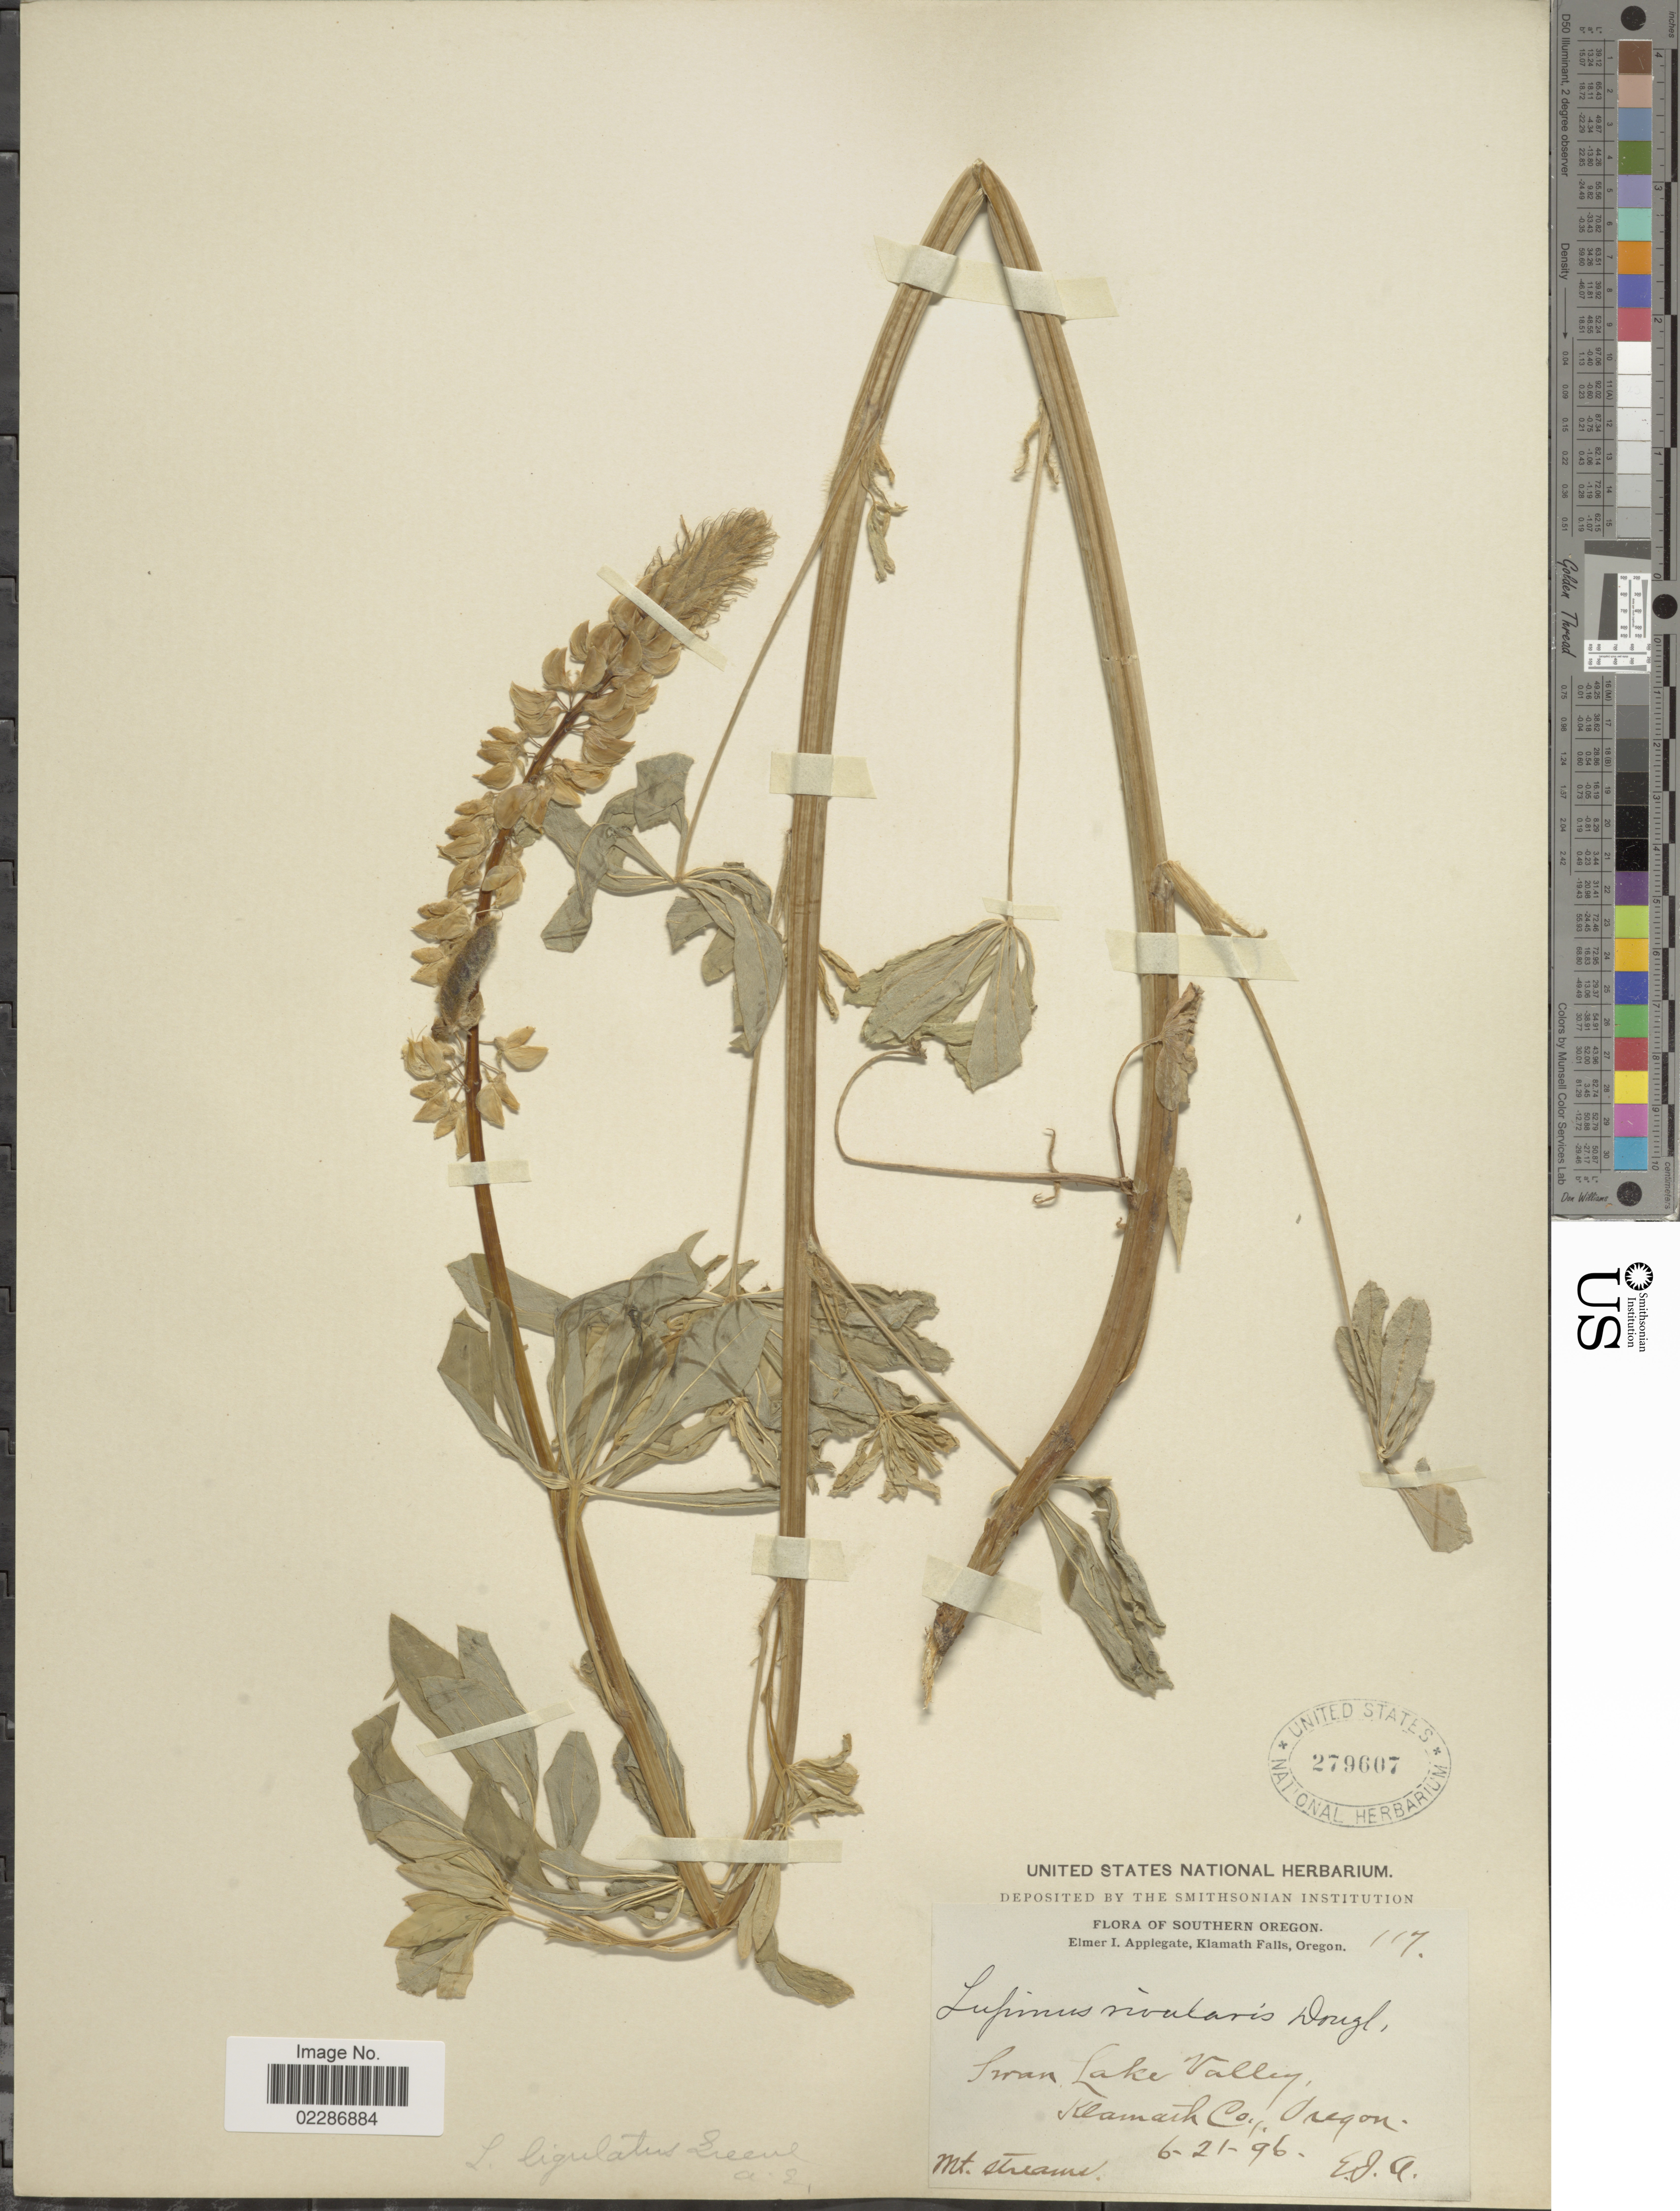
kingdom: Plantae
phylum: Tracheophyta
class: Magnoliopsida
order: Fabales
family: Fabaceae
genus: Lupinus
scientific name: Lupinus latifolius subsp. latifolius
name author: Lindl. ex J. Agardh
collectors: E. I. Applegate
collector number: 117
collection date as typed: Transcribed d/m/y: 21/6/96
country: United States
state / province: Oregon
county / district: Klamath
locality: Southern Oregon, Klamath Falls, Swan Lake Valley, Klamath Co., Mt. streams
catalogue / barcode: US 279607